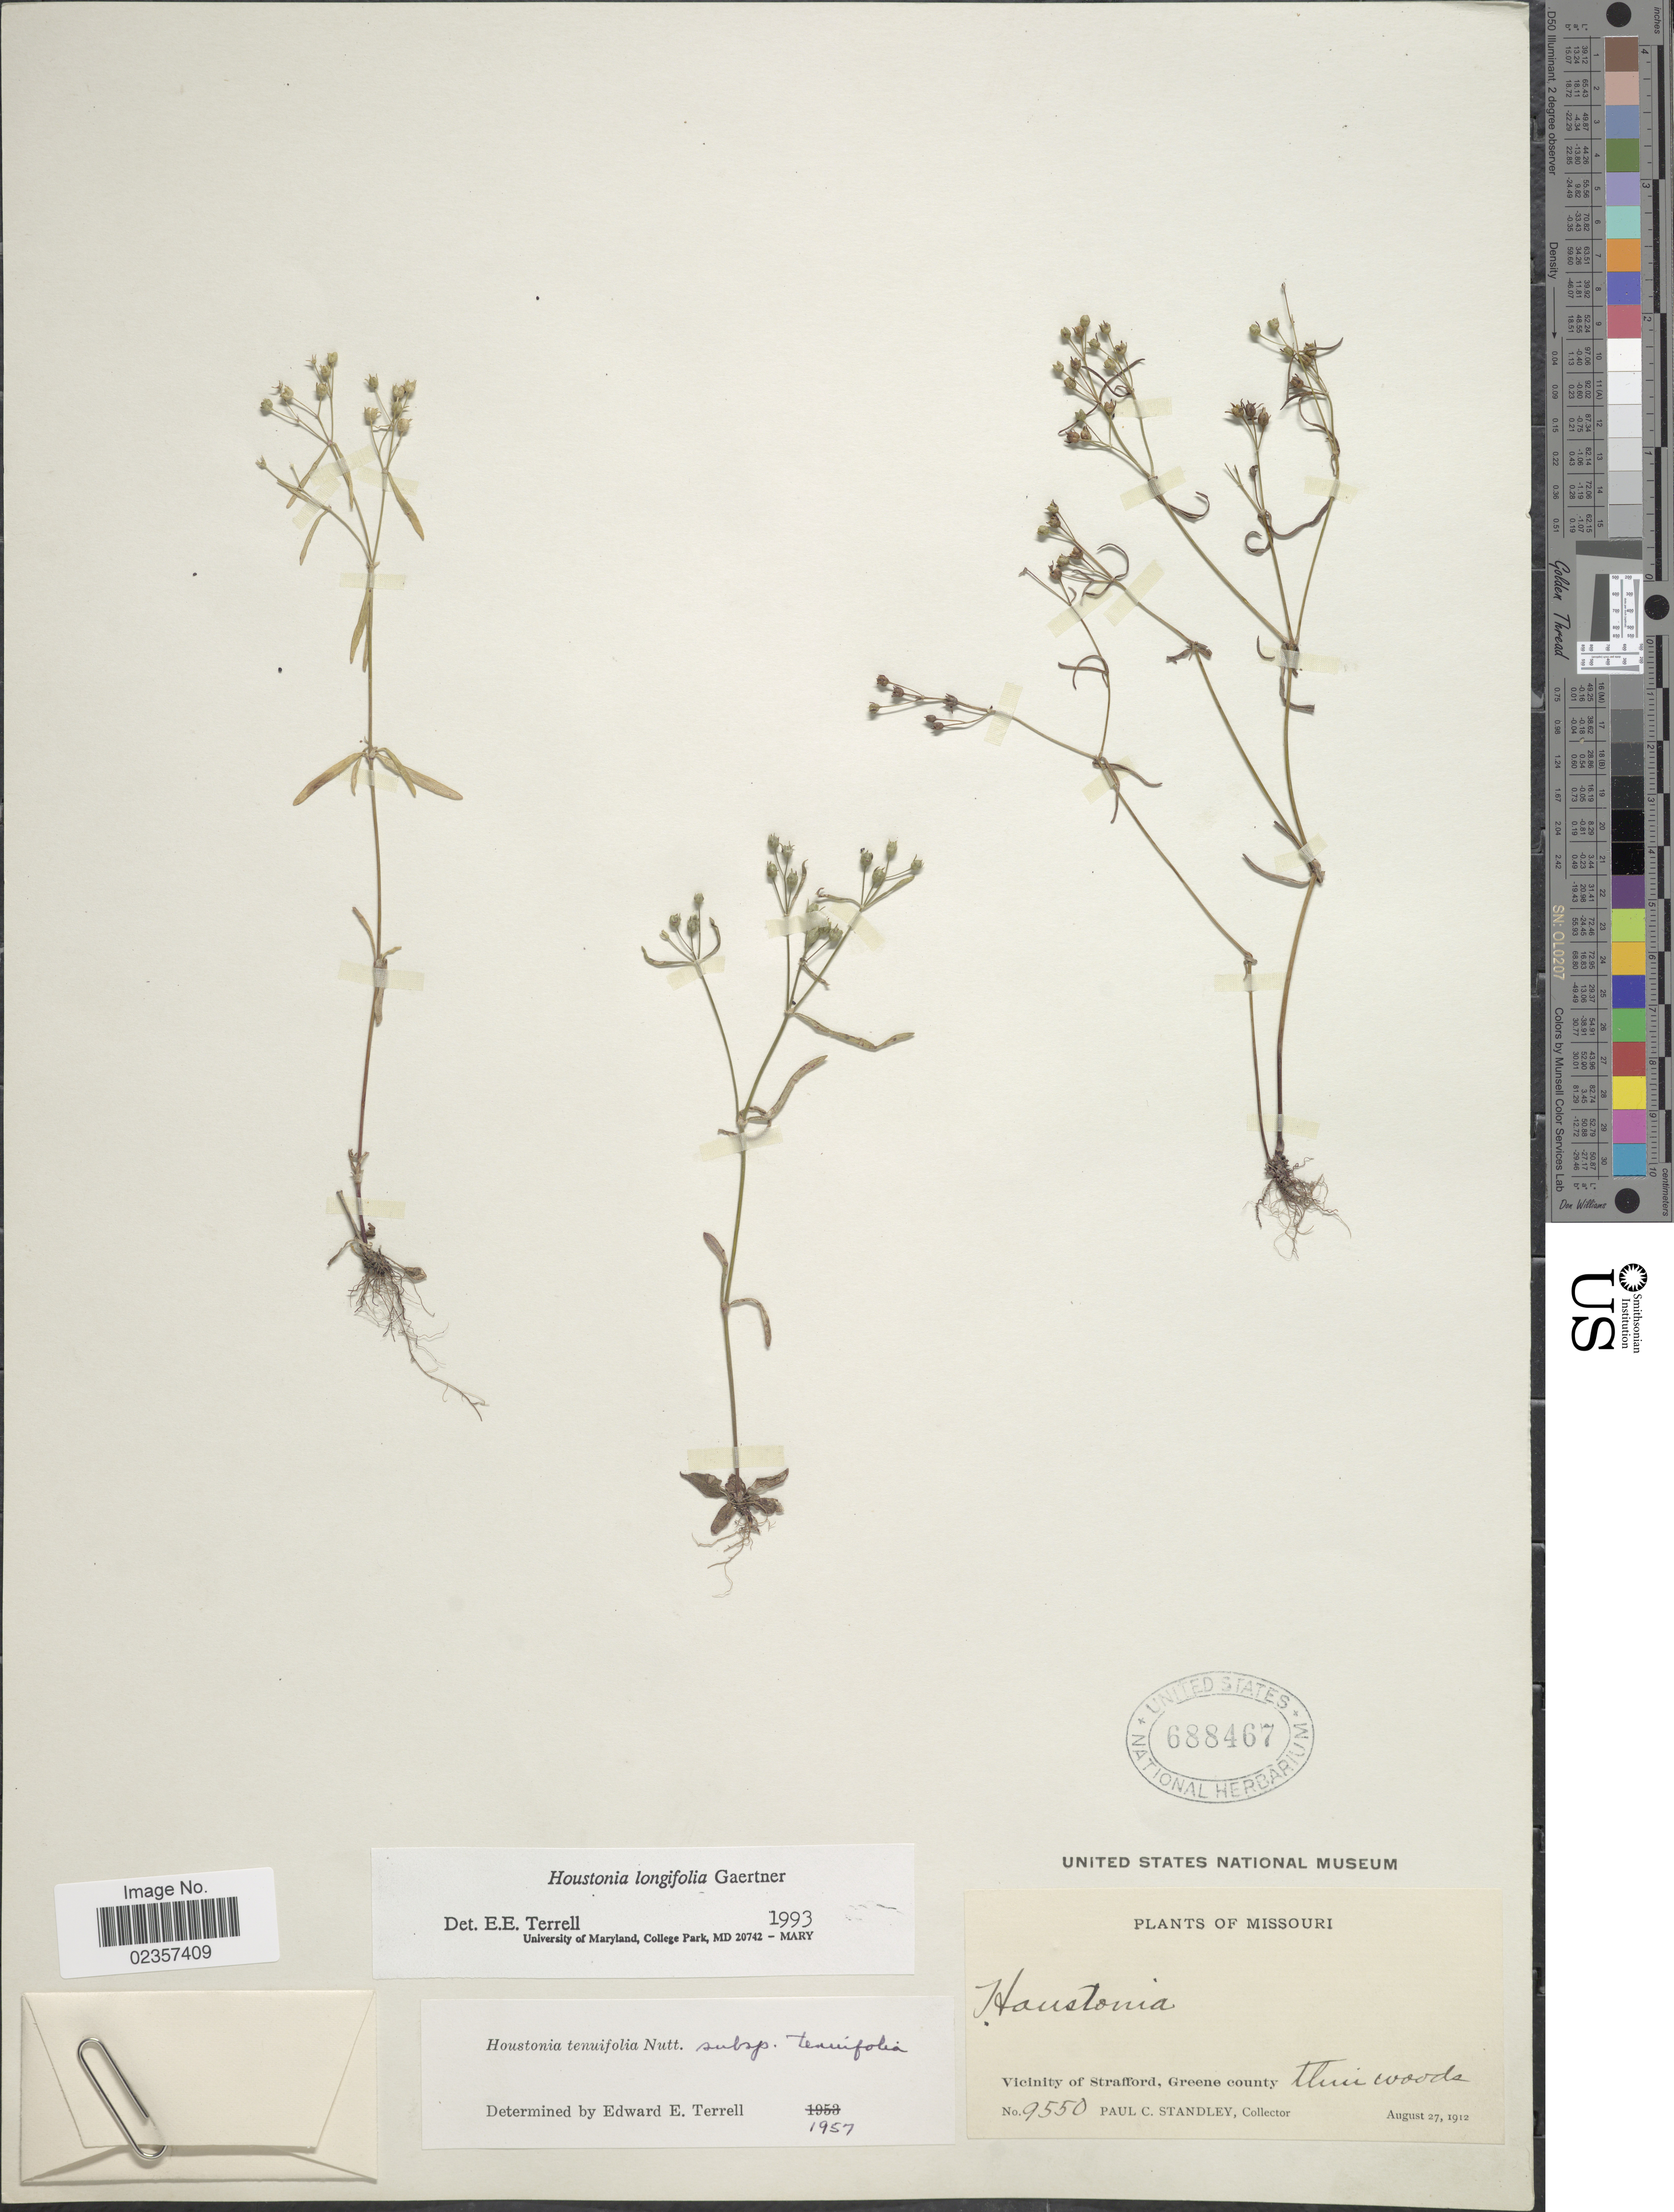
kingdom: Plantae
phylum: Tracheophyta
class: Magnoliopsida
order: Gentianales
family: Rubiaceae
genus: Houstonia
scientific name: Houstonia longifolia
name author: Gaertn.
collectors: P. C. Standley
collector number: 9550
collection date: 1912-08-27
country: United States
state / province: Missouri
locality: Vicinity of Strafford, Greene county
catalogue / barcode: US 688467